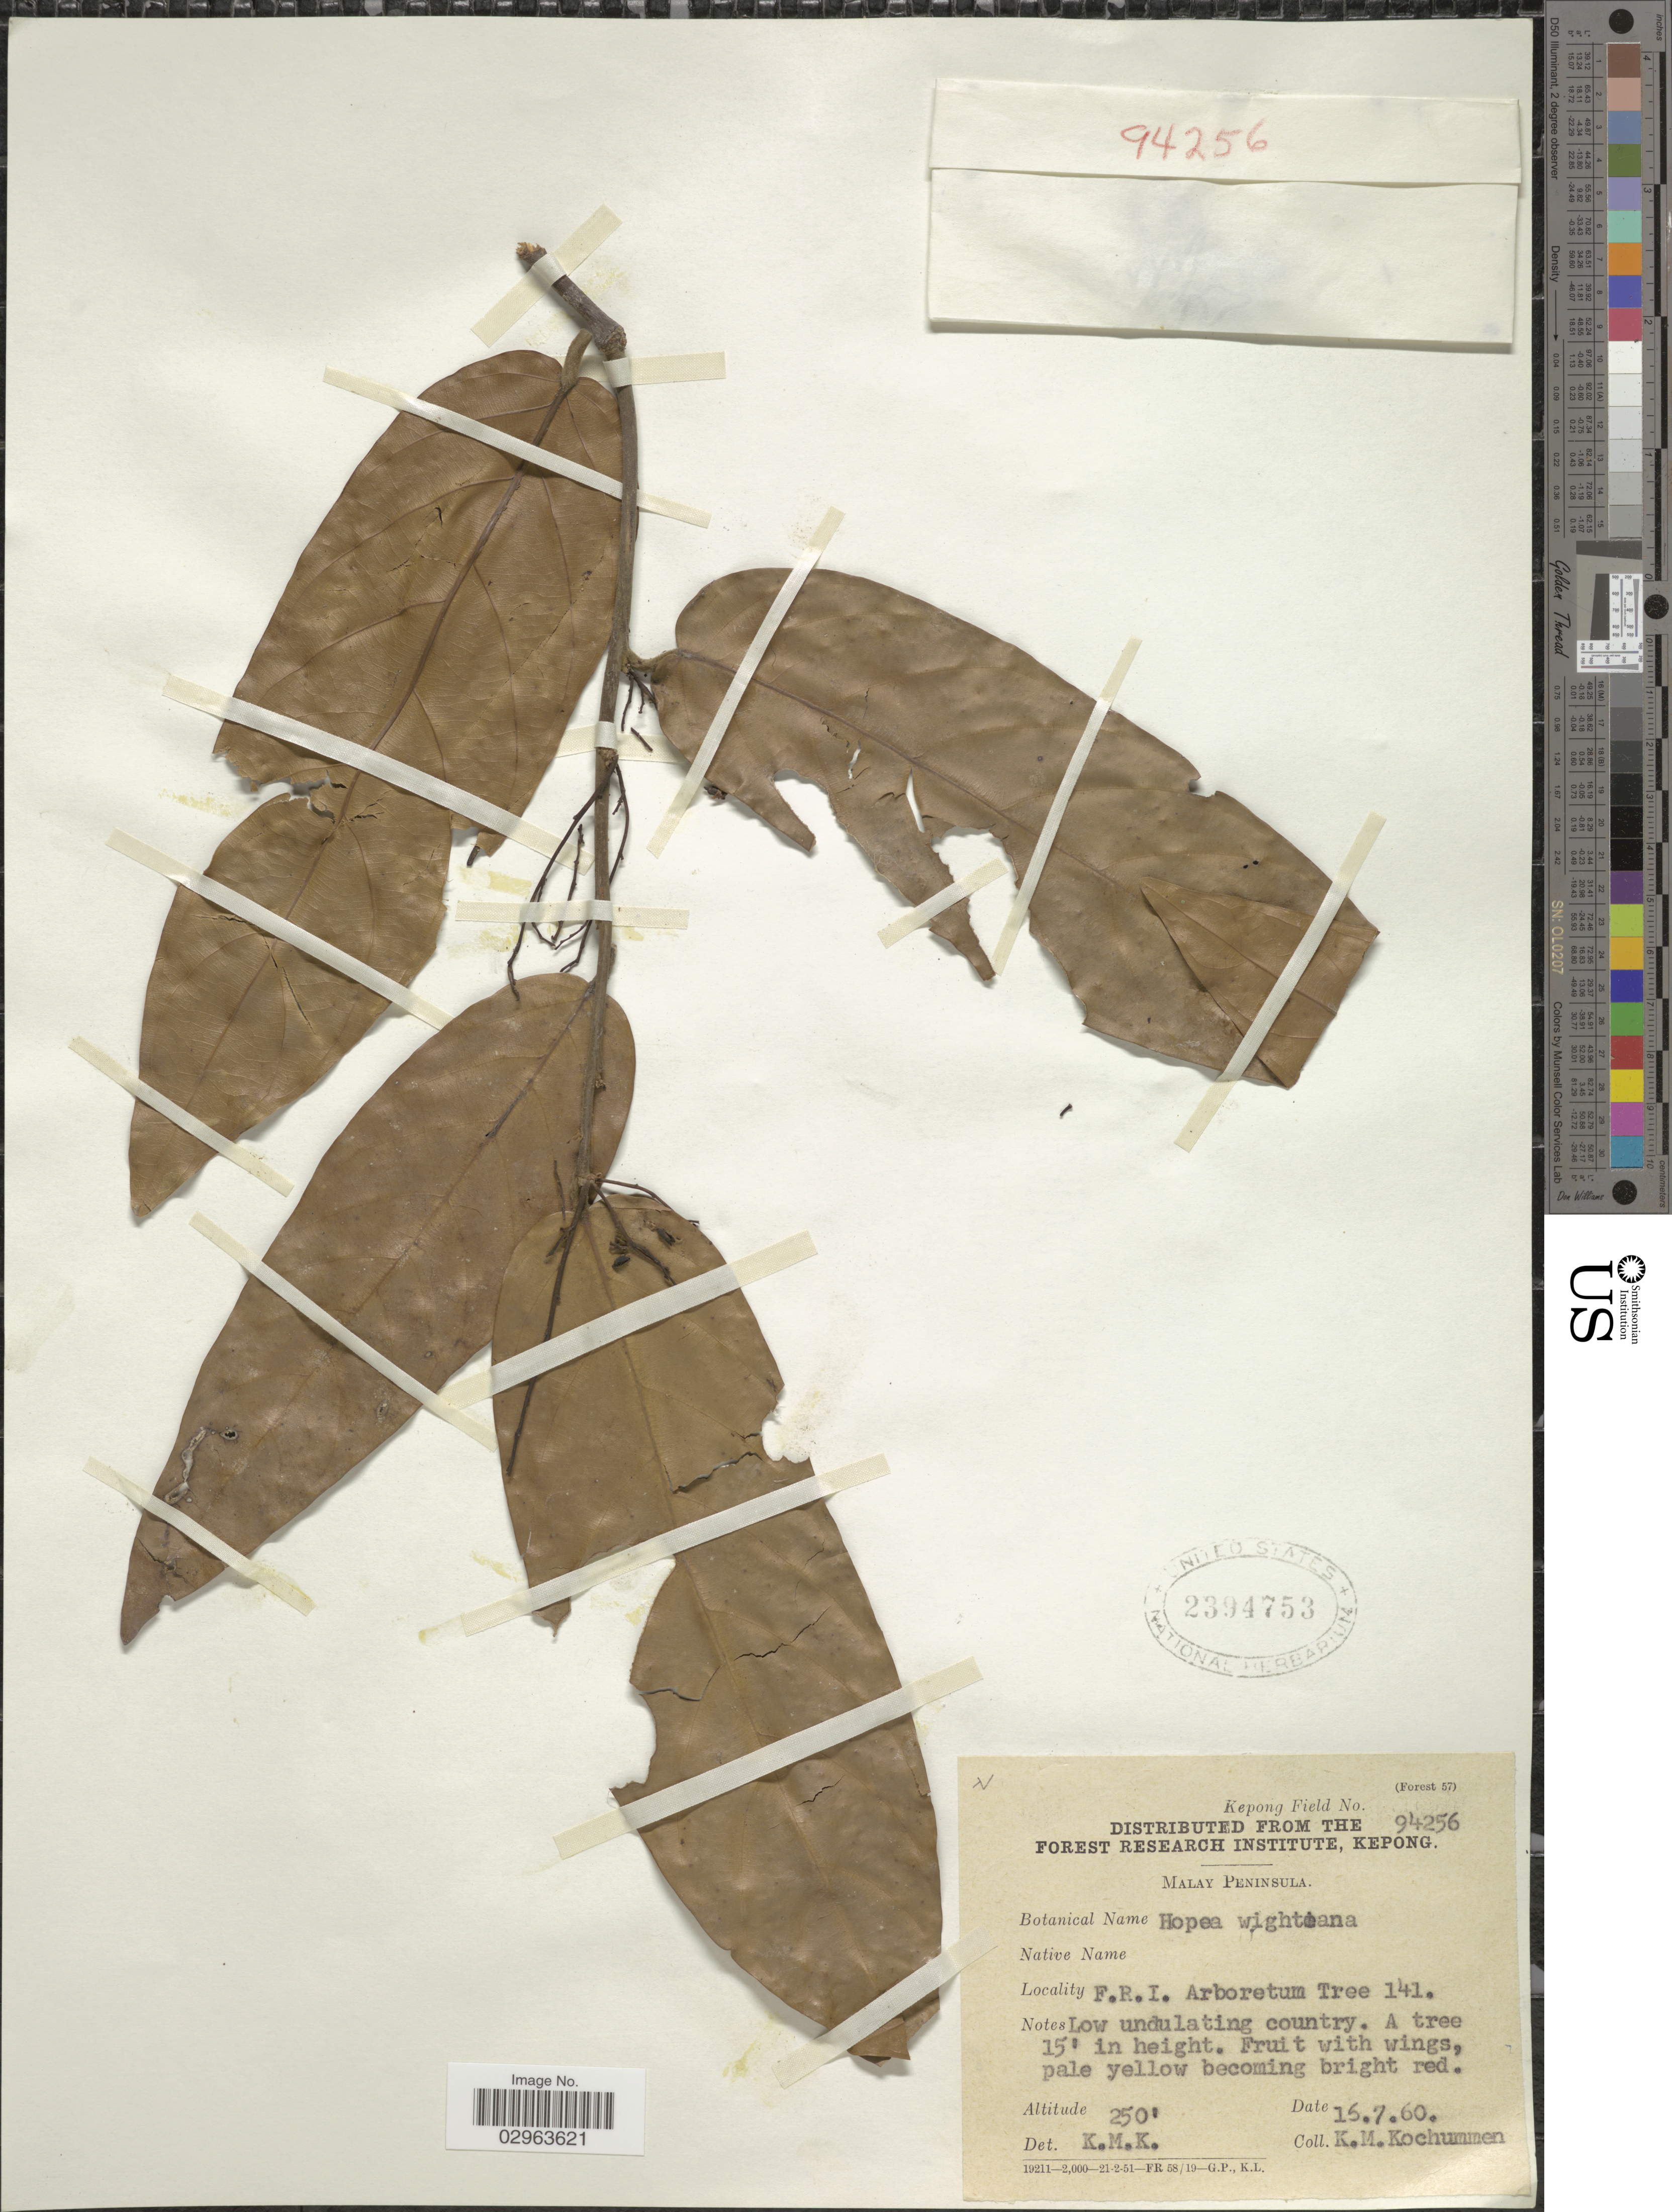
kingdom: Plantae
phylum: Tracheophyta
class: Magnoliopsida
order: Malvales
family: Dipterocarpaceae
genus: Hopea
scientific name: Hopea wightiana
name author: Miq. ex Dyer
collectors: K. Kochummen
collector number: Kepong Field 94256?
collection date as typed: Transcribed d/m/y: 16/7/60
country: Malaysia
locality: Malay Peninsula. F.R.I. Arboretum Tree 141.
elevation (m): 76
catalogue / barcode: US 2394753